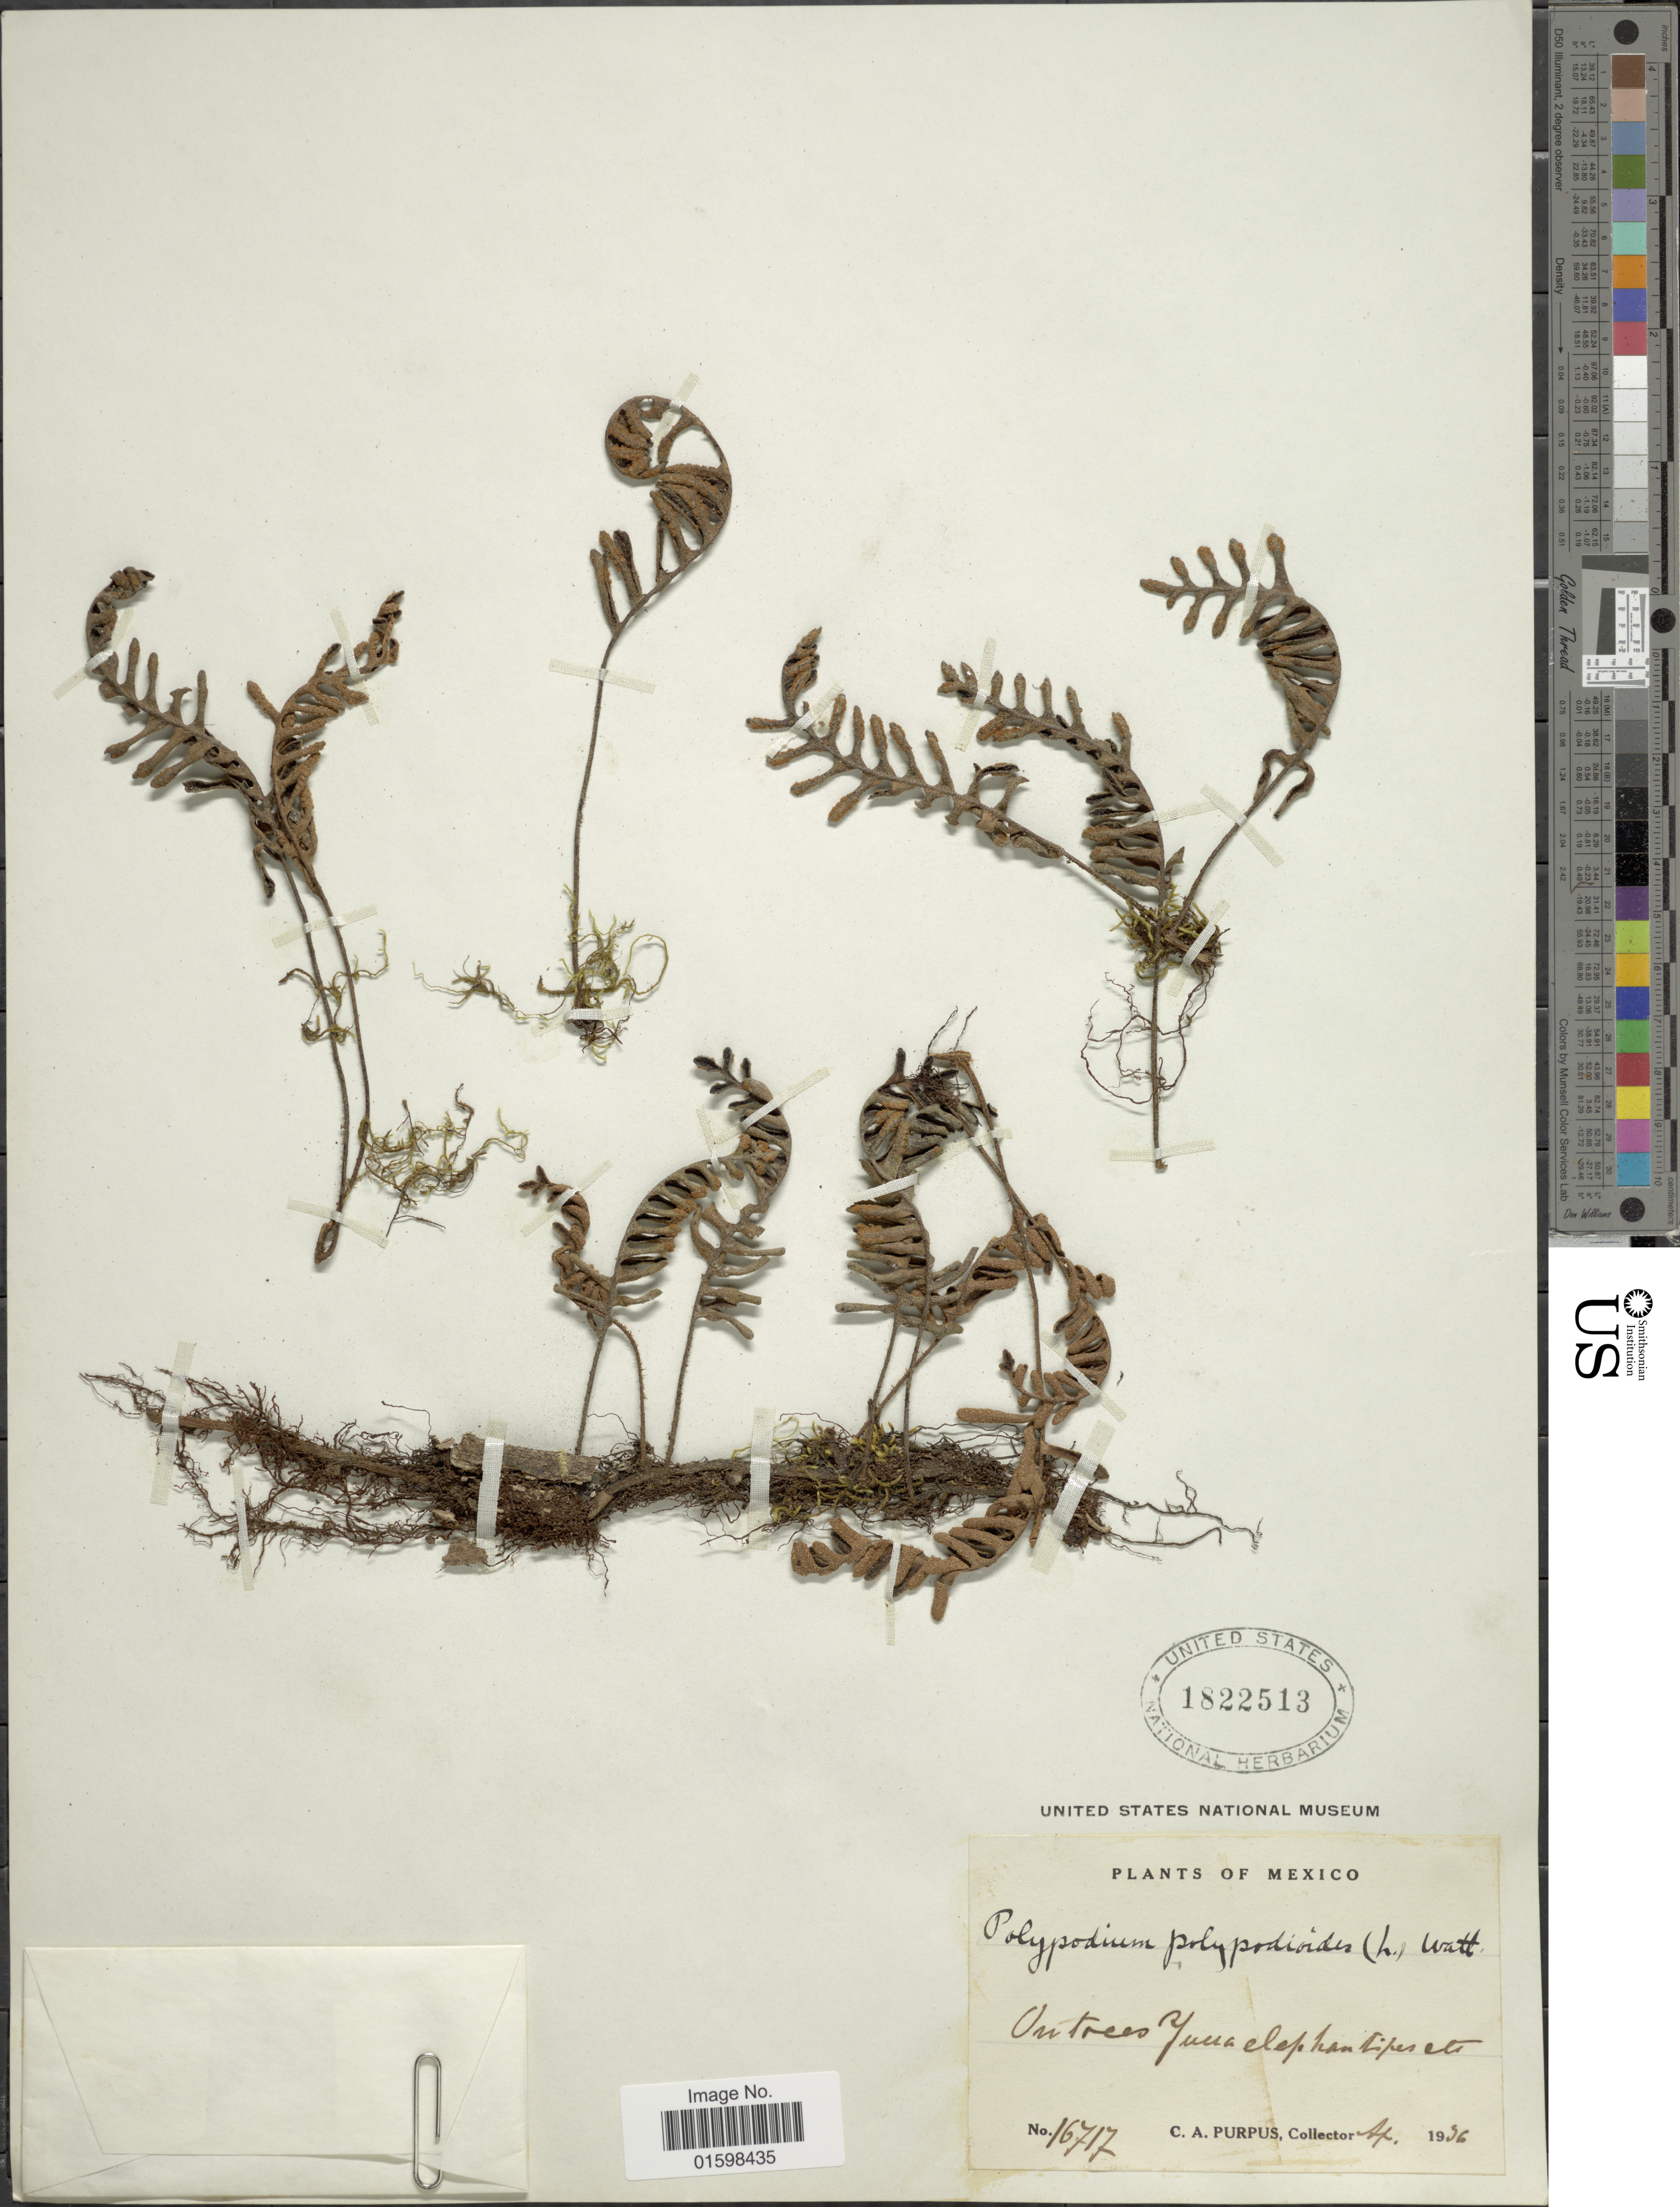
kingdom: Plantae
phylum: Tracheophyta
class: Polypodiopsida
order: Polypodiales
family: Polypodiaceae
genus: Pleopeltis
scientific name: Pleopeltis polypodioides var. acicularis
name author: (Weath.) E.G. Andrews & Windham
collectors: C. A. Purpus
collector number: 16717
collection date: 1996-09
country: Mexico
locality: Mexico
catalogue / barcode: US 1822513